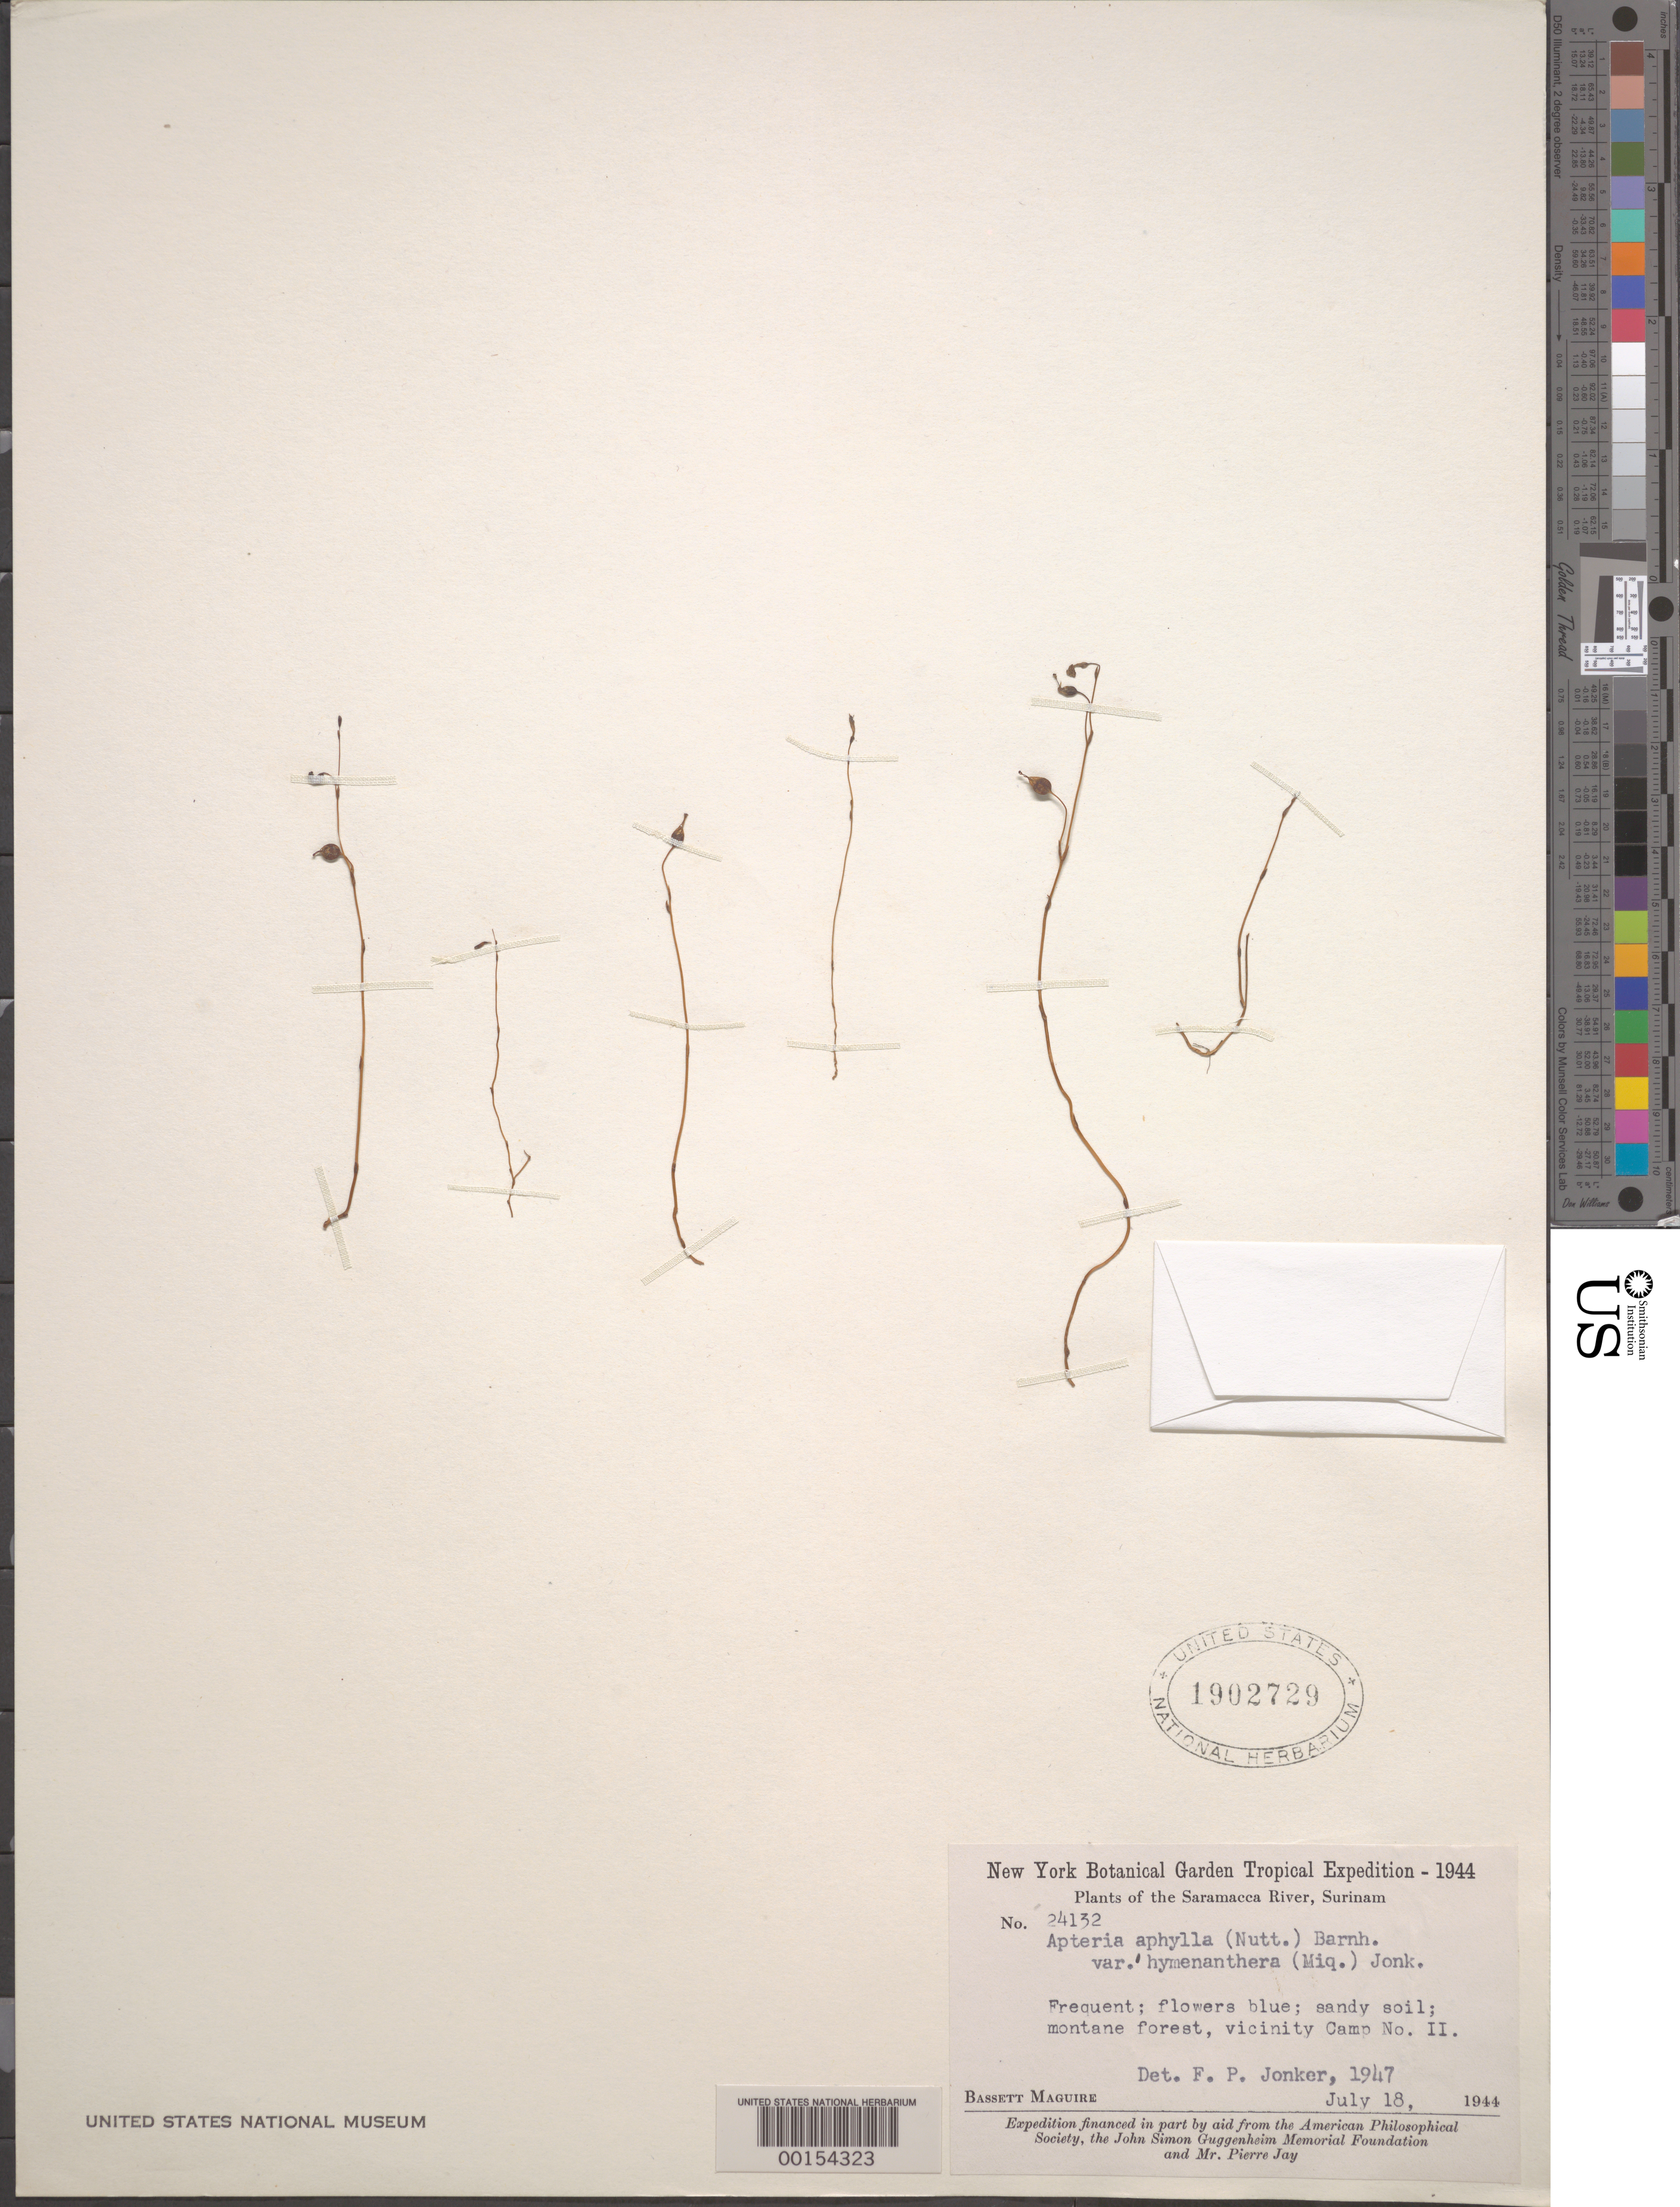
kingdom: Plantae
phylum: Tracheophyta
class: Liliopsida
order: Dioscoreales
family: Burmanniaceae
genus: Apteria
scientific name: Apteria aphylla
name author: (Nutt.) Barnhart ex Small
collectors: B. Maguire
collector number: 24132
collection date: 1944-07-18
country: Suriname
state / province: Saramacca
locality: The Saramacca River. Vicinity Camp No. II.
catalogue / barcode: US 1902729